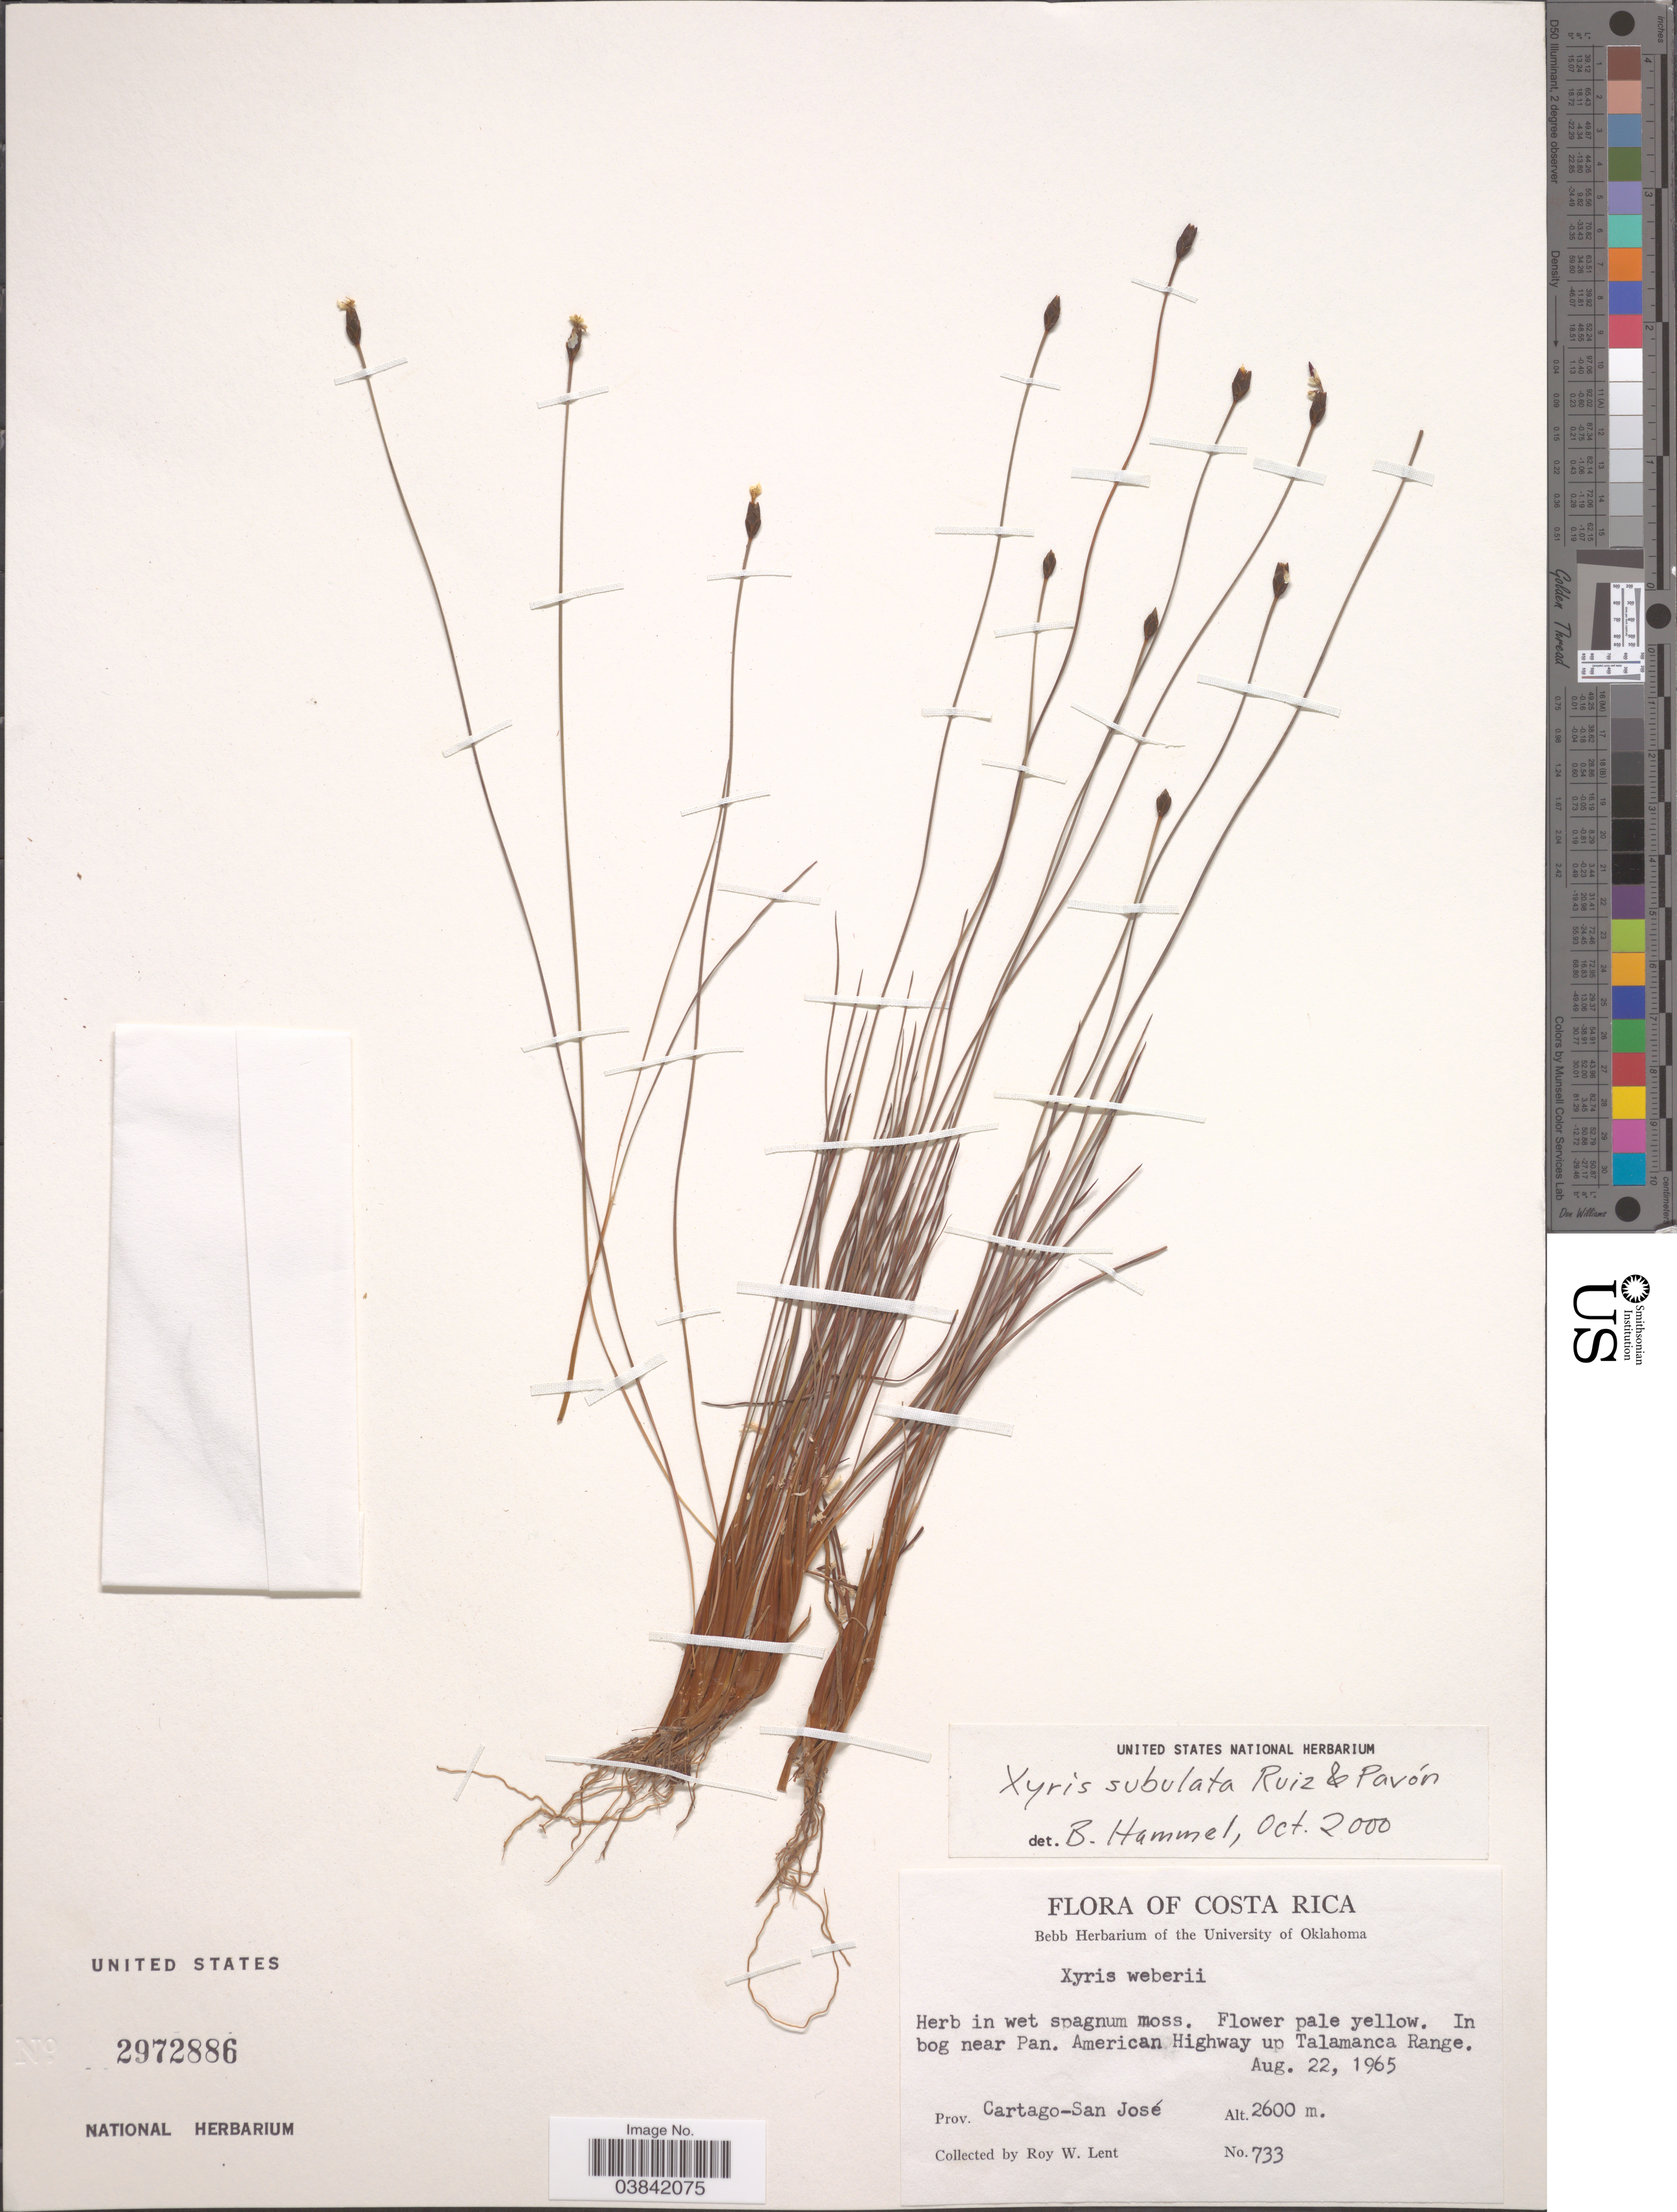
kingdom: Plantae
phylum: Tracheophyta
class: Liliopsida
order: Poales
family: Xyridaceae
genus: Xyris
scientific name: Xyris subulata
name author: Ruiz & Pav.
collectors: R. W. Lent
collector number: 733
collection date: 1965-08-22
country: Costa Rica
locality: In bog near Pan. American Highway up Talamanca Range. Prov. Cartago-San José.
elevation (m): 2600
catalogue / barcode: US 2972886